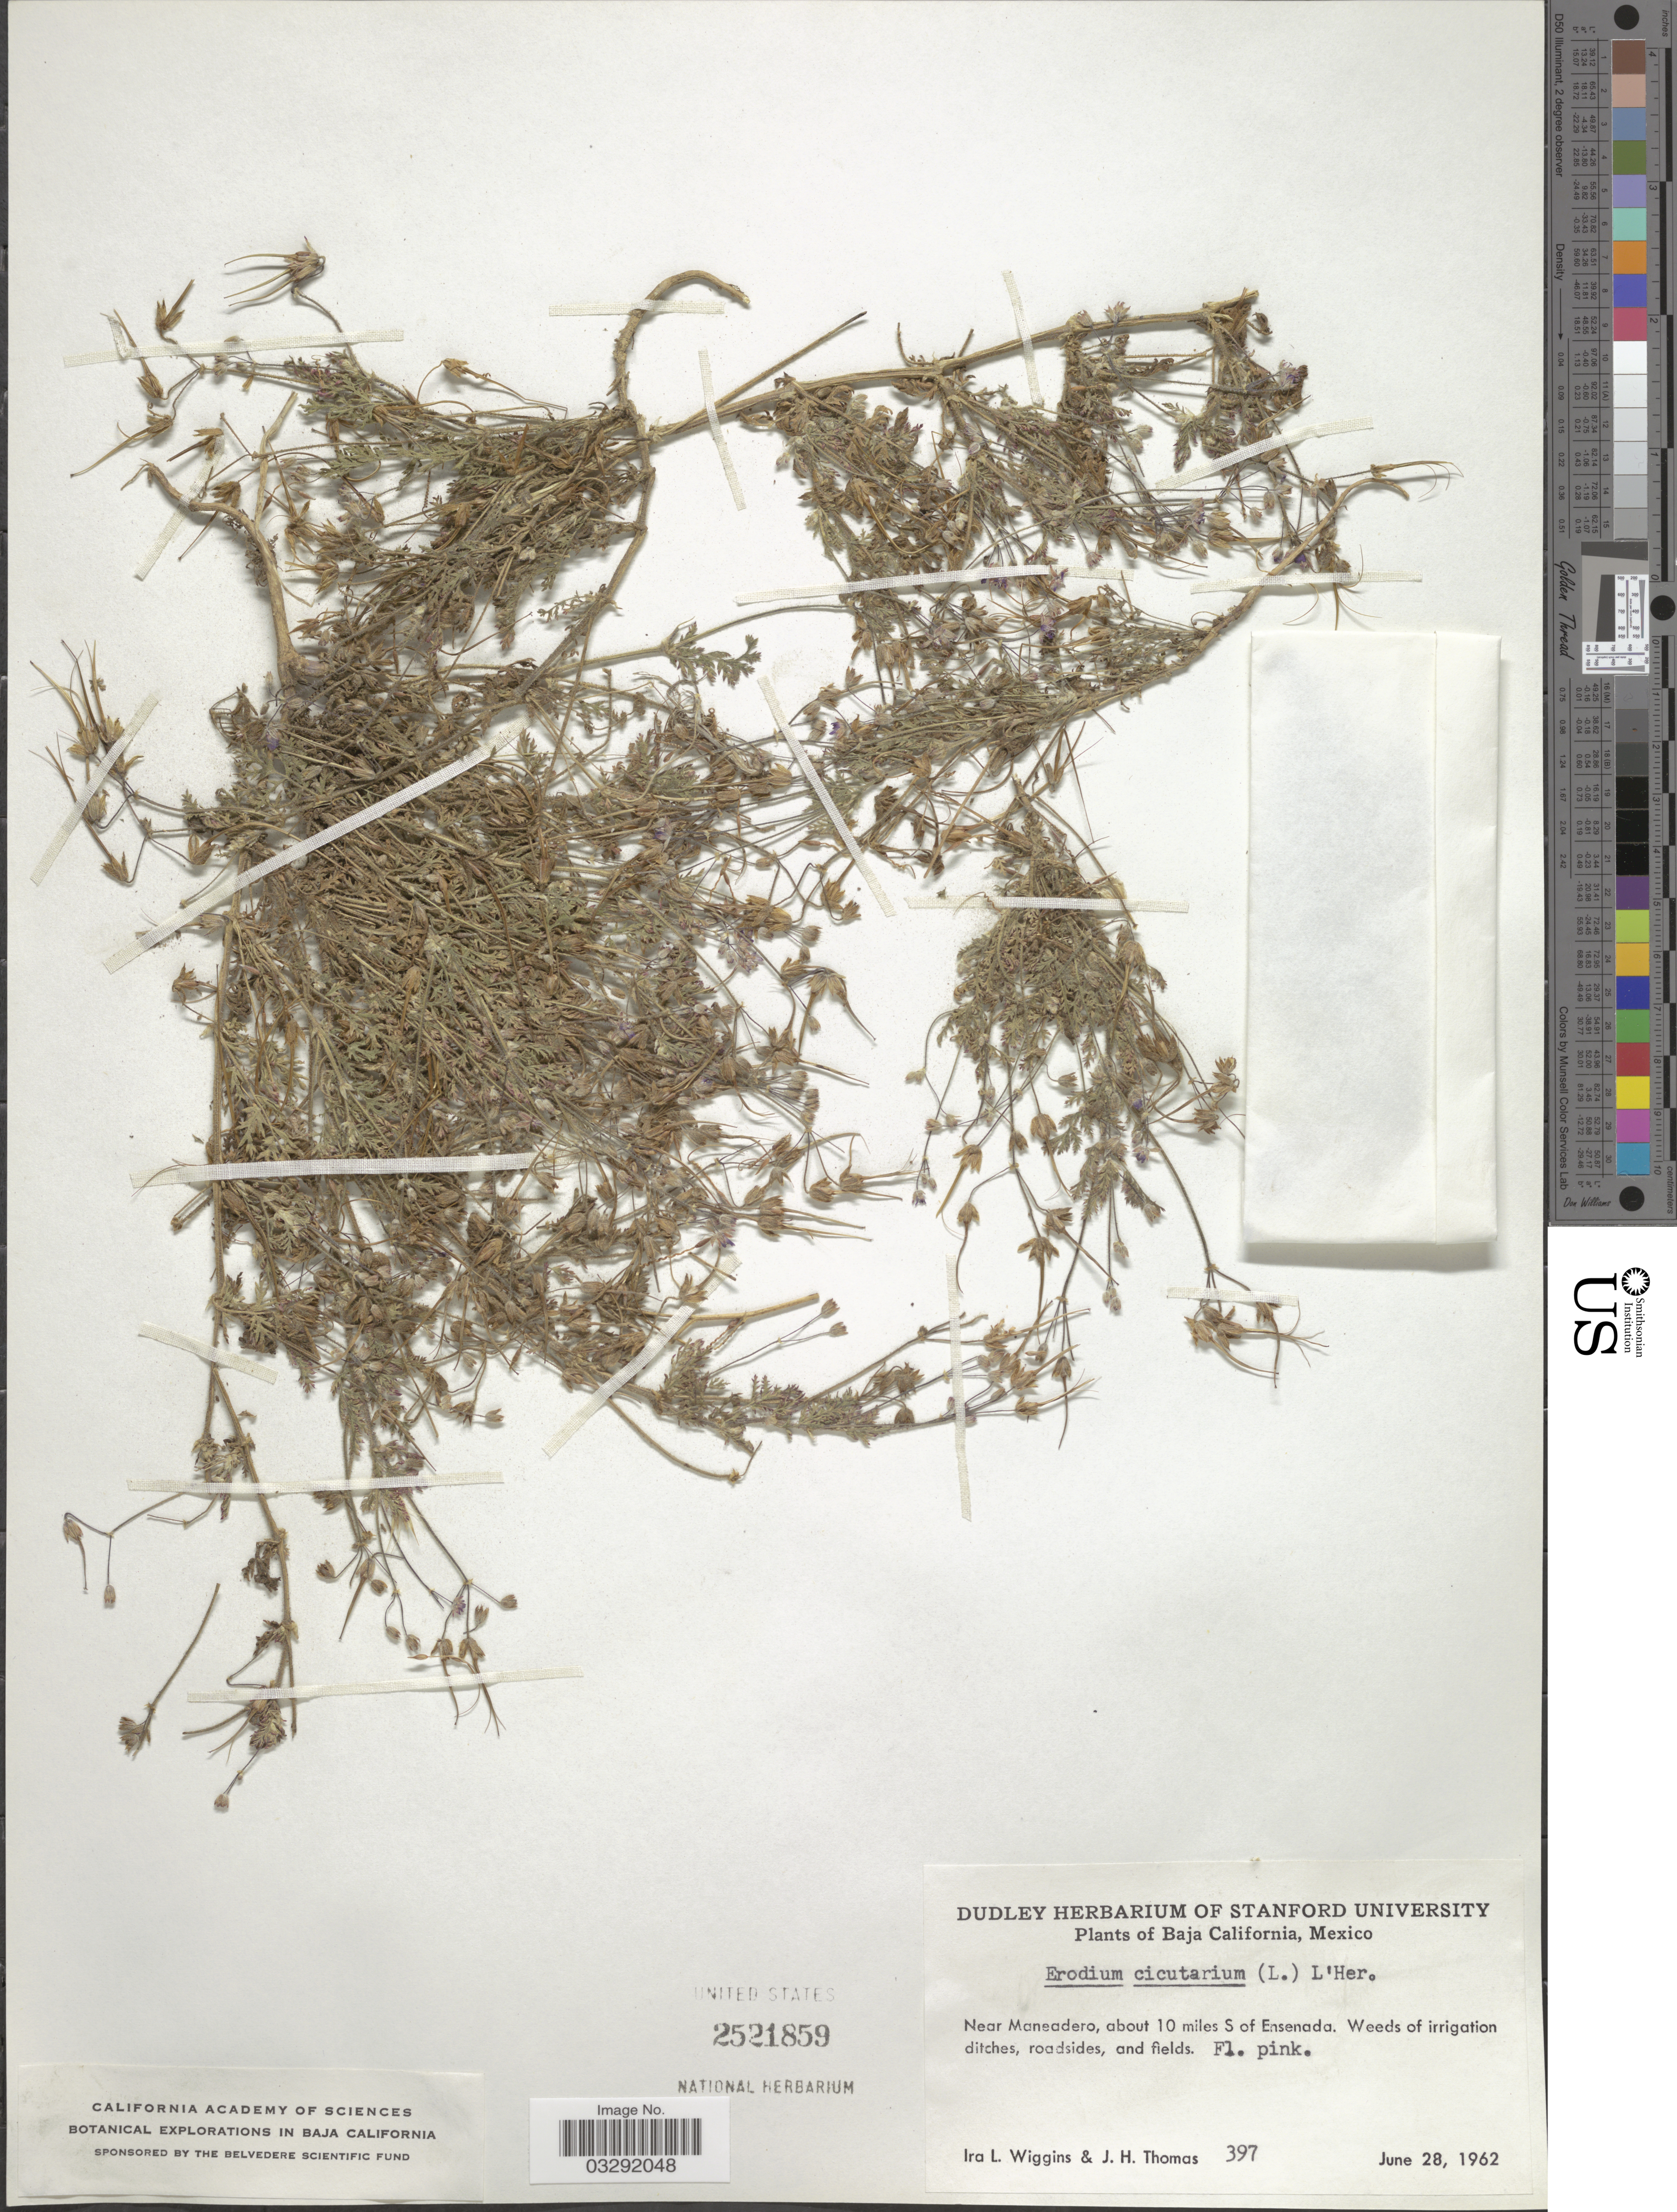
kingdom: Plantae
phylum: Tracheophyta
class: Magnoliopsida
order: Geraniales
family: Geraniaceae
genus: Erodium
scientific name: Erodium cicutarium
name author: (L.) L'Hér.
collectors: I. L. Wiggins & J. H. Thomas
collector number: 397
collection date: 1962-06-28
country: Mexico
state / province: Baja California Norte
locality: Near Maneadero, about 10 miles S of Ensenada.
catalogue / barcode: US 2521859